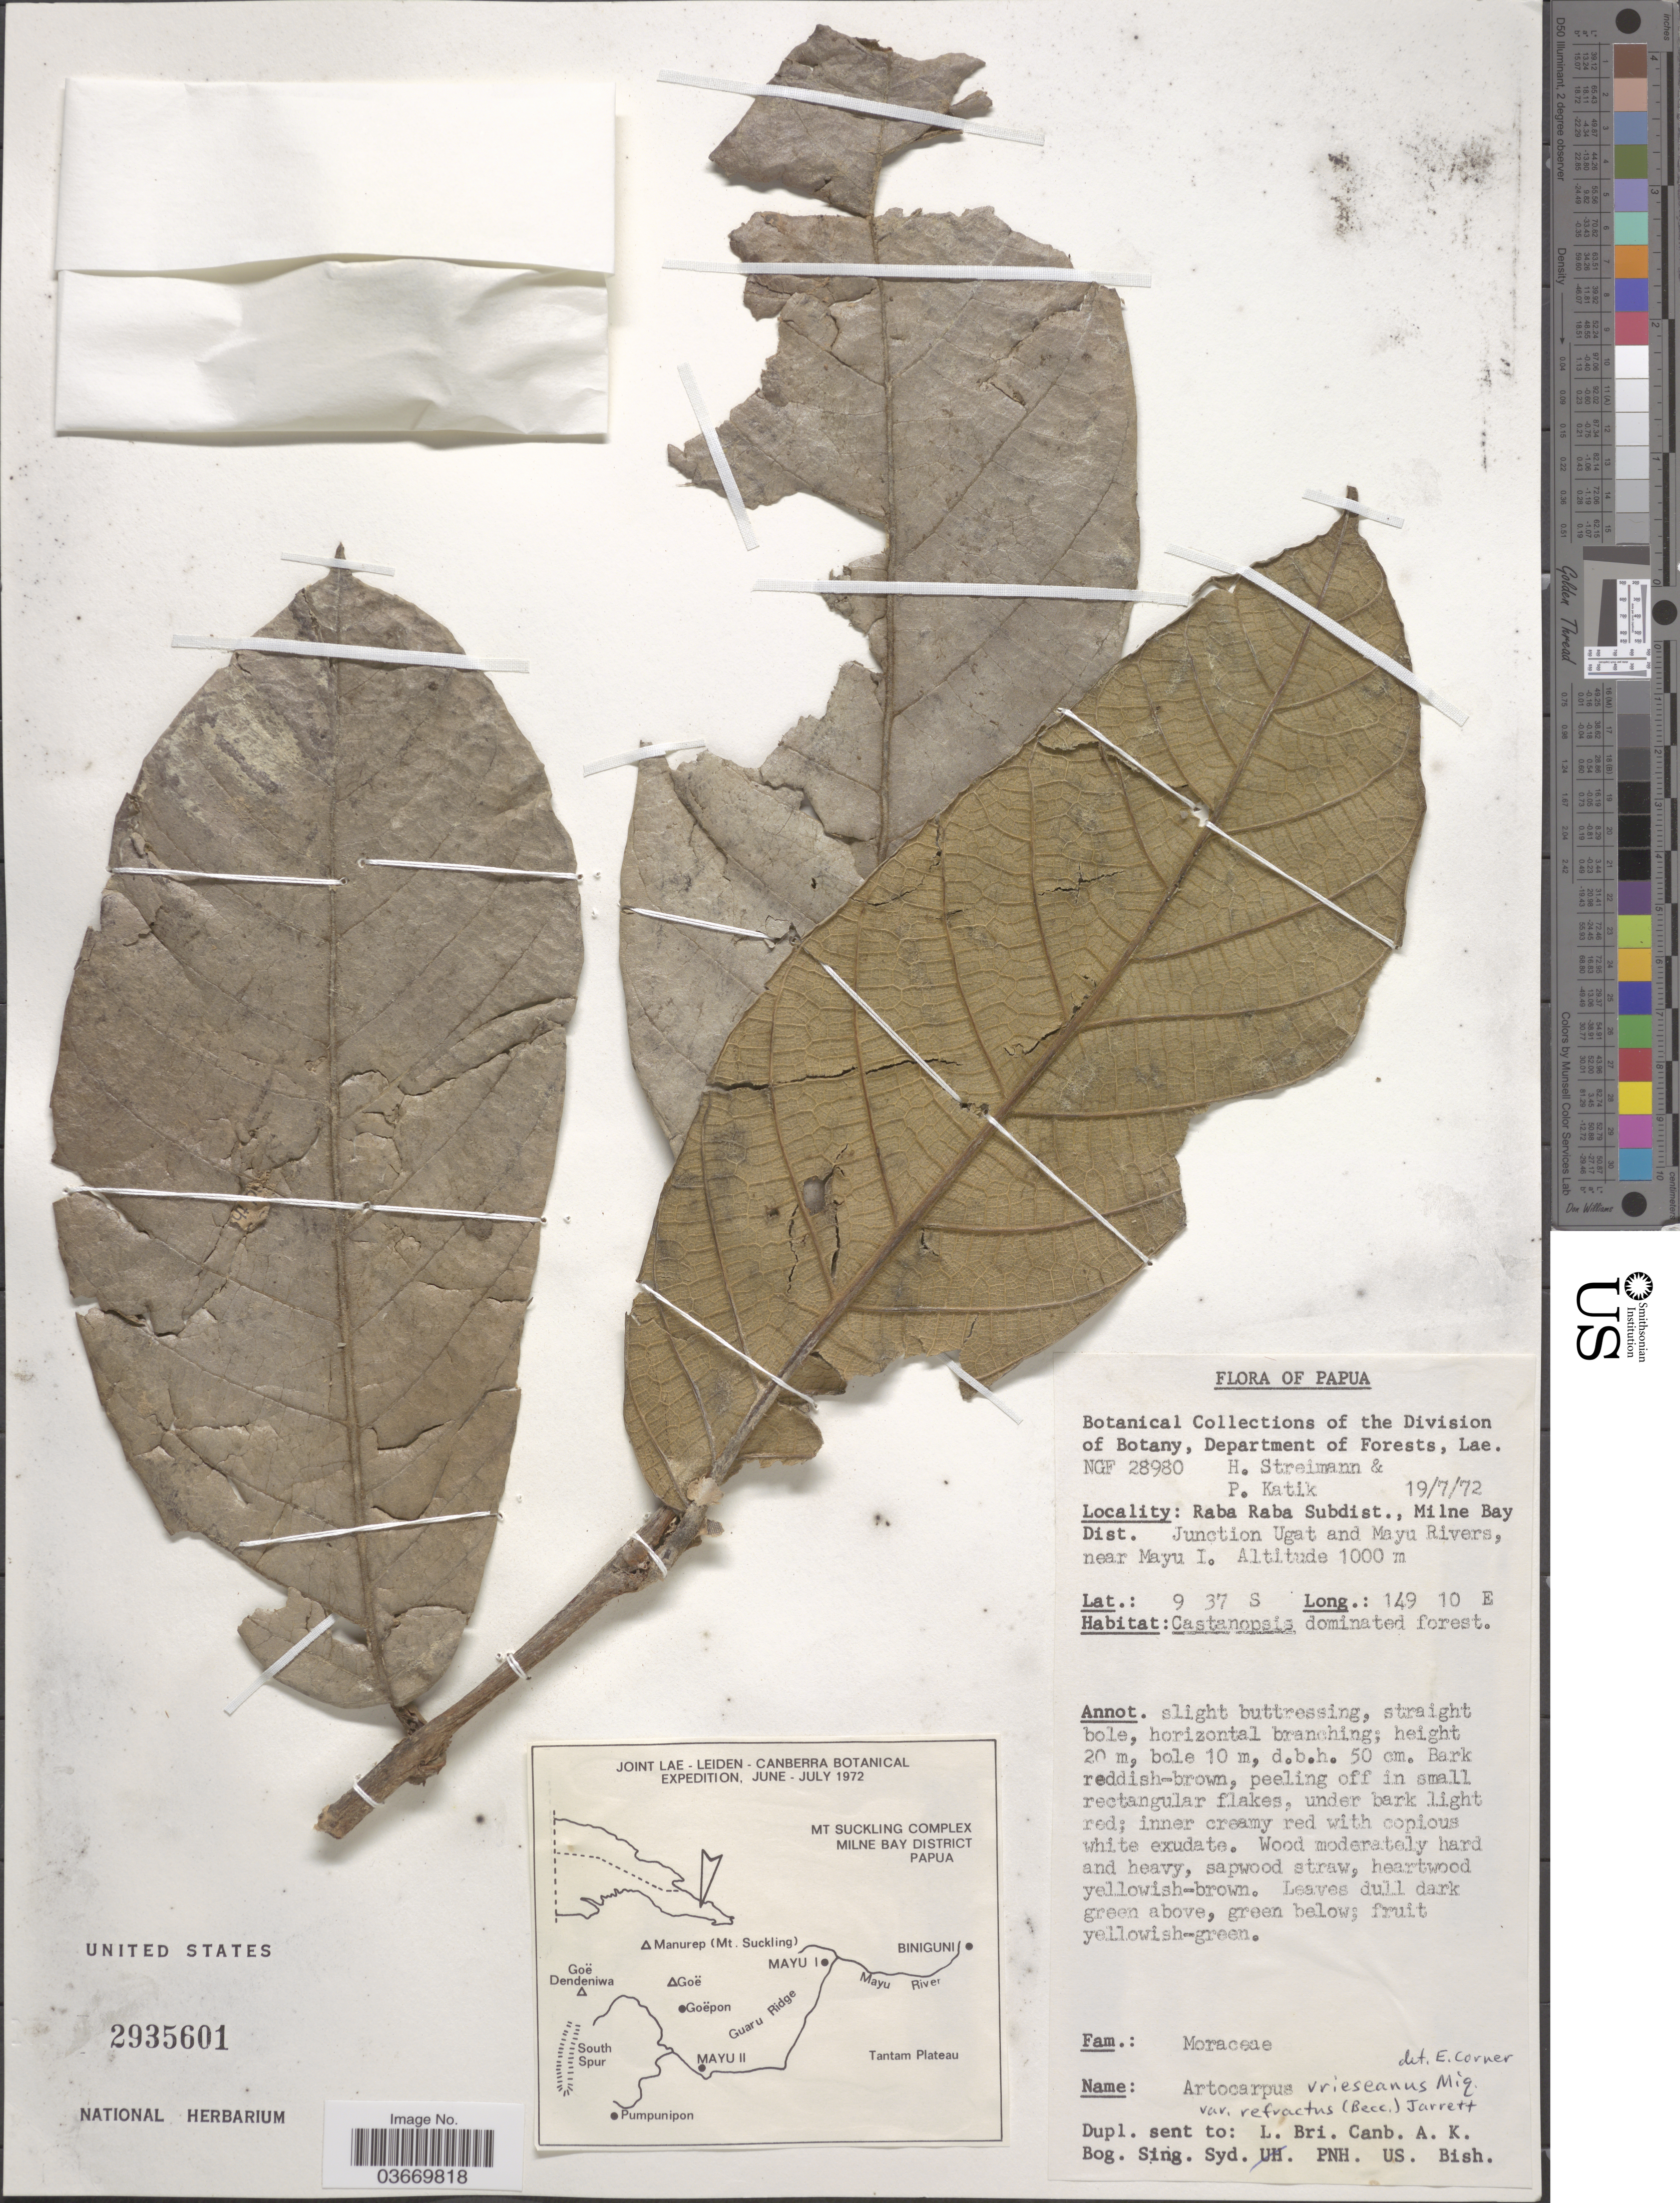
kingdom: Plantae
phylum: Tracheophyta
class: Magnoliopsida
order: Rosales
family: Moraceae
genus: Artocarpus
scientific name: Artocarpus vrieseanus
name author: Miq.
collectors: H. Streimann & P. Katik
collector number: NGF28980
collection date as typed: Transcribed d/m/y: 19/7/72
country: Papua New Guinea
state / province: Milne Bay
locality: Papua. Raba Raba Subdist., Milne Bay Dist. Junction Ugat and Mayu Rivers, near Mayu I.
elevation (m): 1000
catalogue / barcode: US 2935601